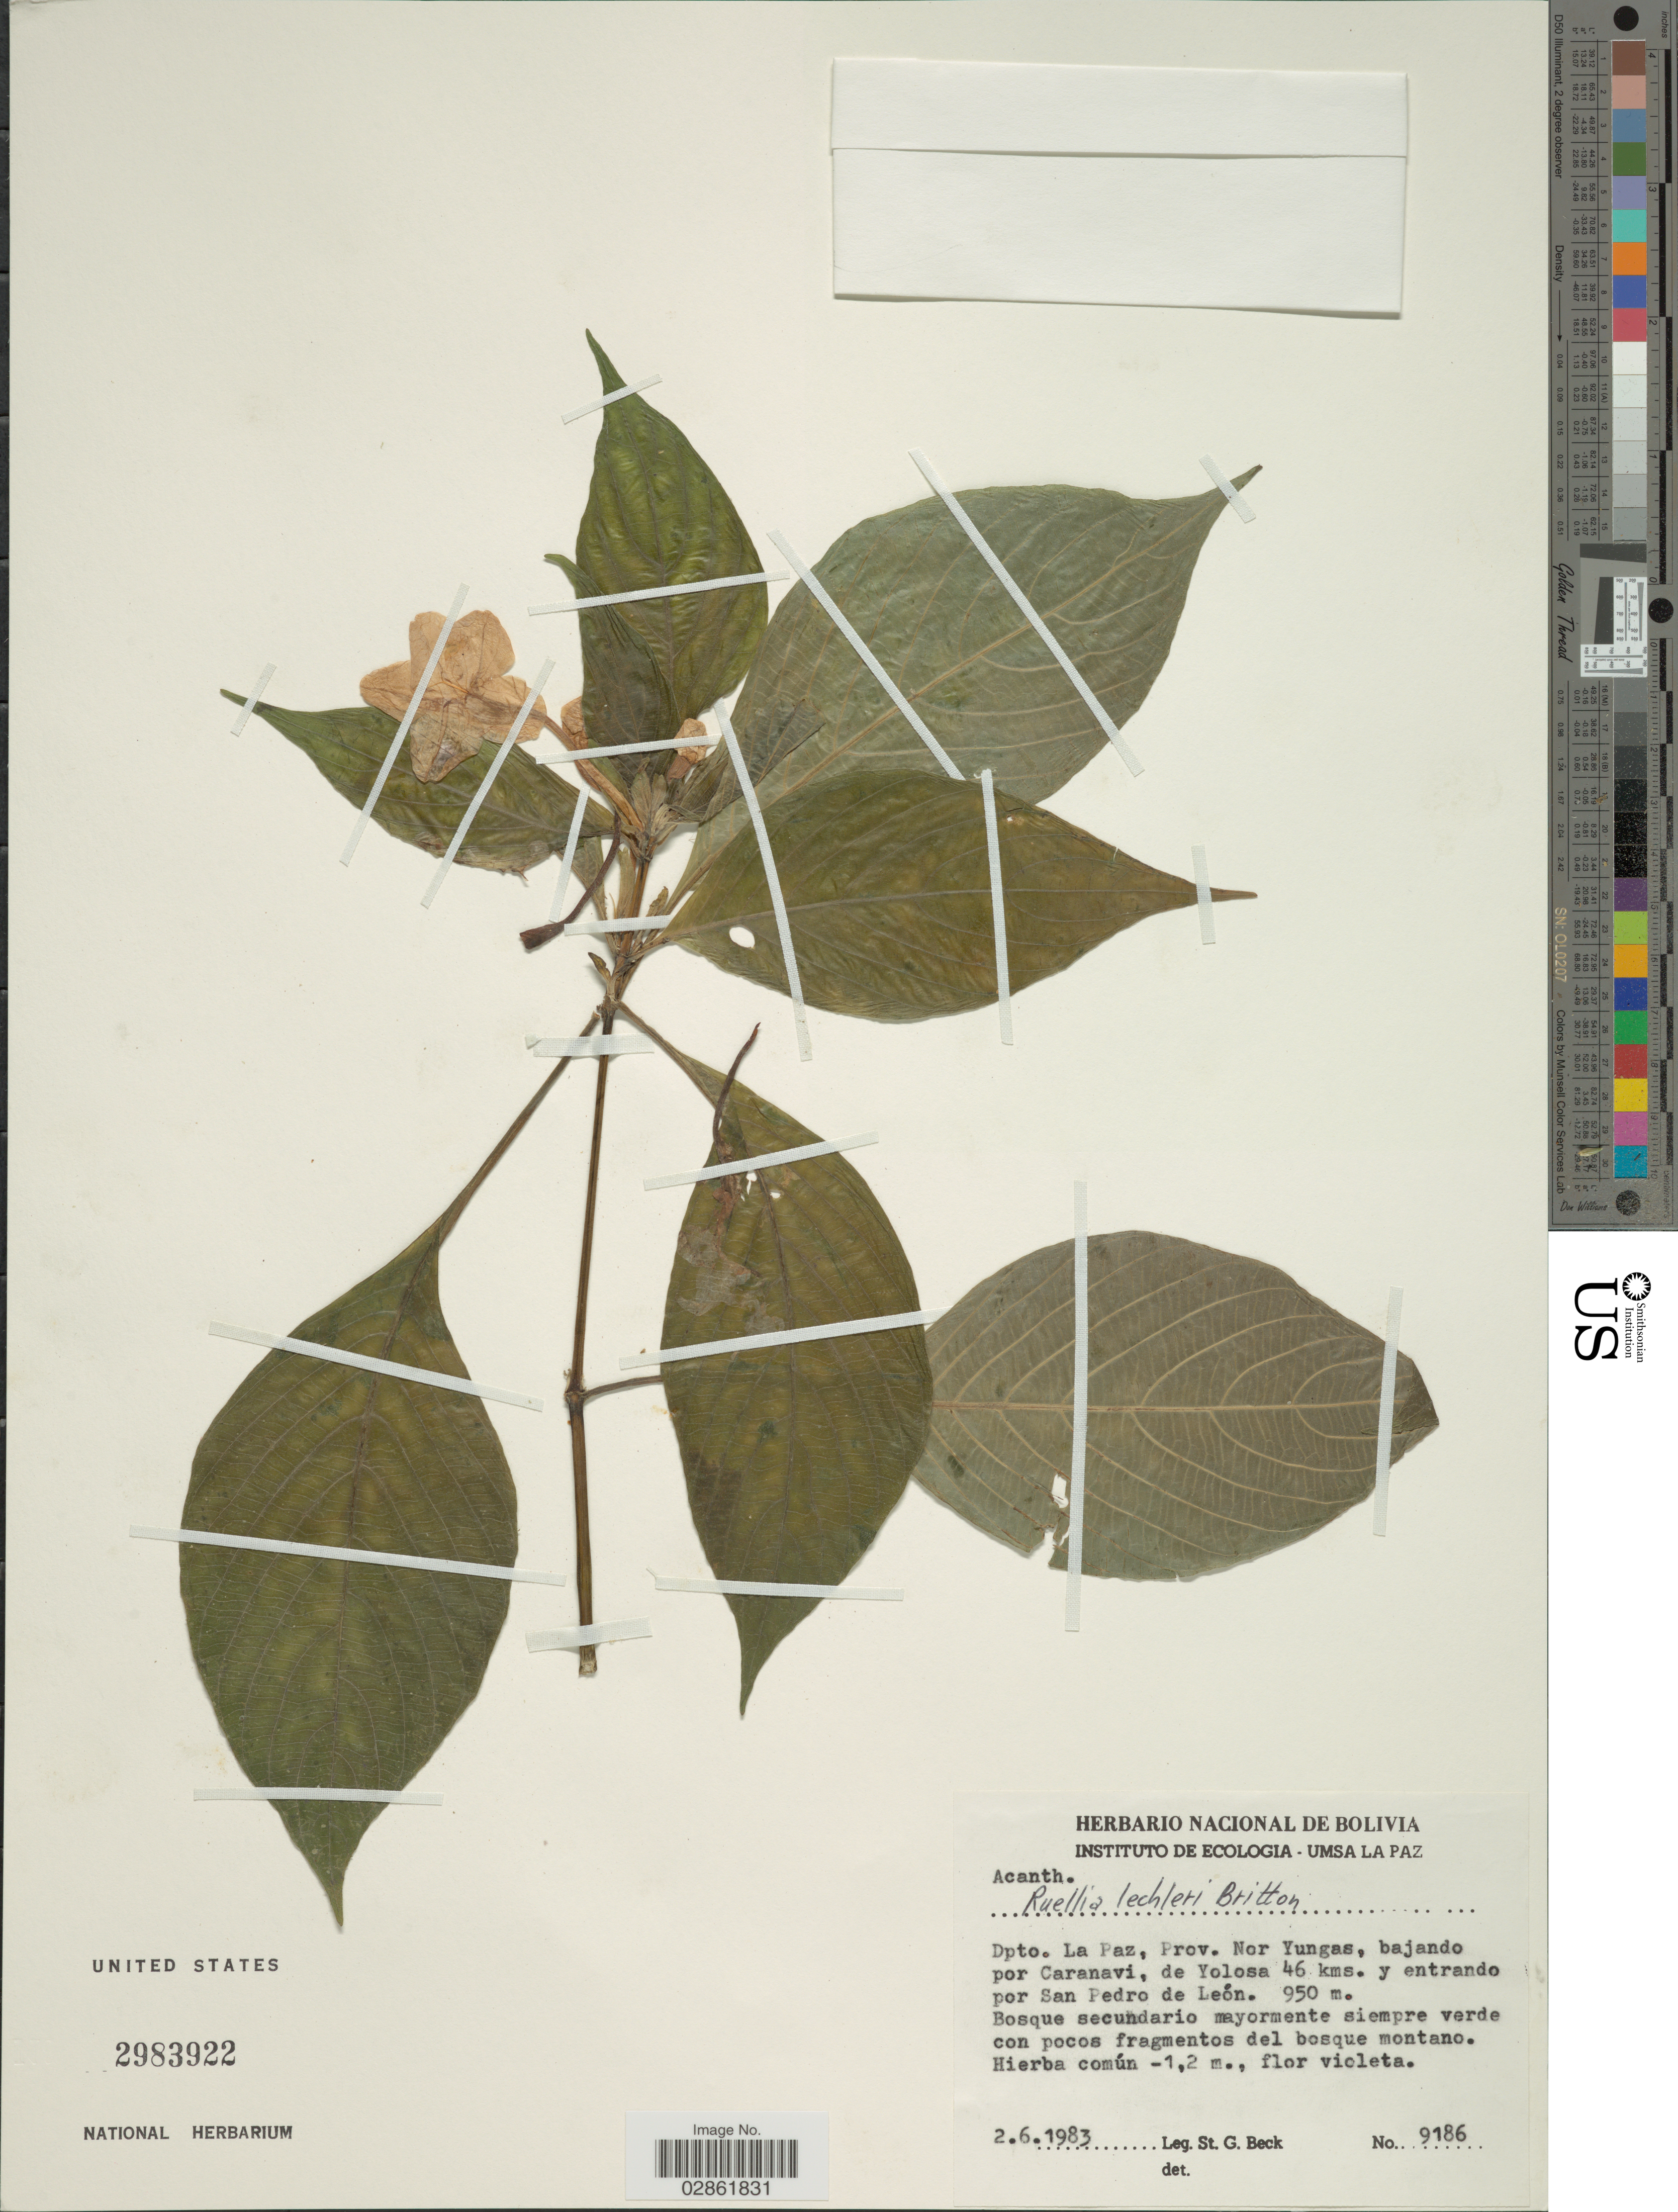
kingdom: Plantae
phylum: Tracheophyta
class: Magnoliopsida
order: Lamiales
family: Acanthaceae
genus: Ruellia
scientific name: Ruellia puri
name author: Mart. ex Nees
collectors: S. G. Beck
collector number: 9186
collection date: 1983-06-02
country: Bolivia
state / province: La Paz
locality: Dpto. La Paz, Prov. Nor Yungas, bajando por Caranavi, de Yolosa 46 kms. y entrando por San Pedro de León.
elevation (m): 950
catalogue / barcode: US 2983922